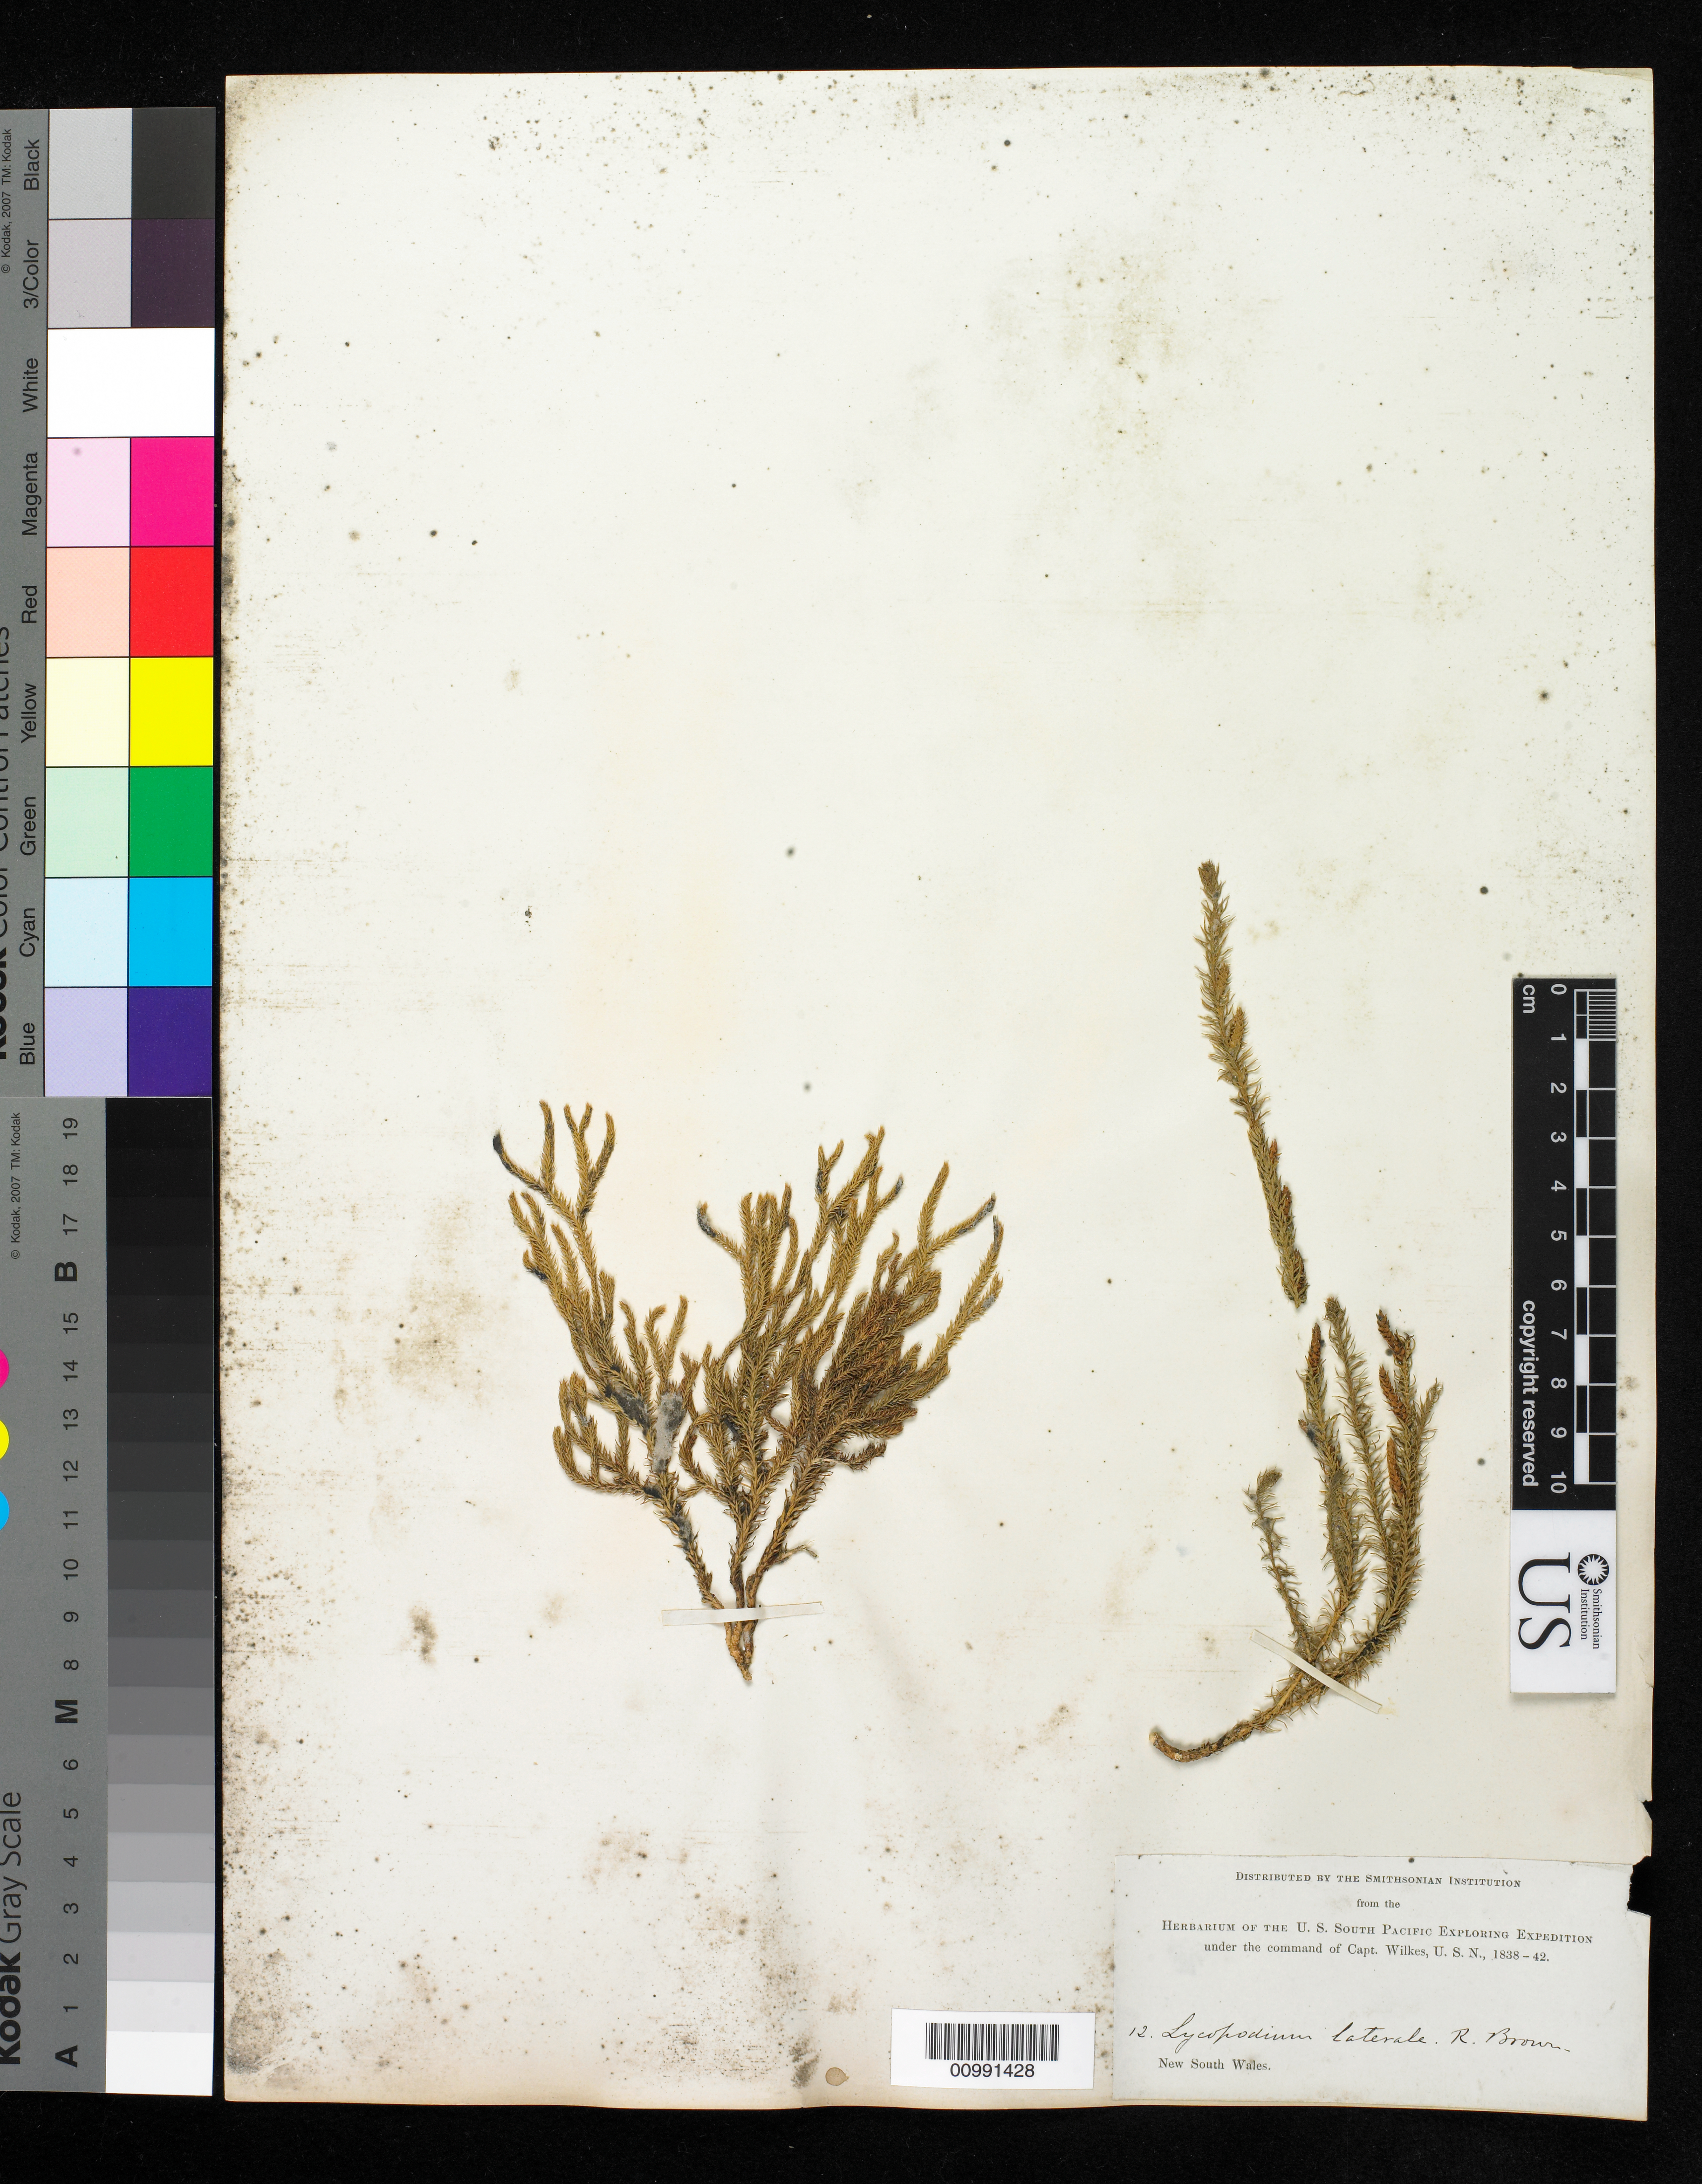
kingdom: Plantae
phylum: Tracheophyta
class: Lycopodiopsida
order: Lycopodiales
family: Lycopodiaceae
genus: Lateristachys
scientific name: Lateristachys lateralis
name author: (R. Br.) Holub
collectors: Wilkes Explor. Exped.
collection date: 1838/1842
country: Australia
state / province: New South Wales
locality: New South Wales, Australia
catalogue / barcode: US 98690